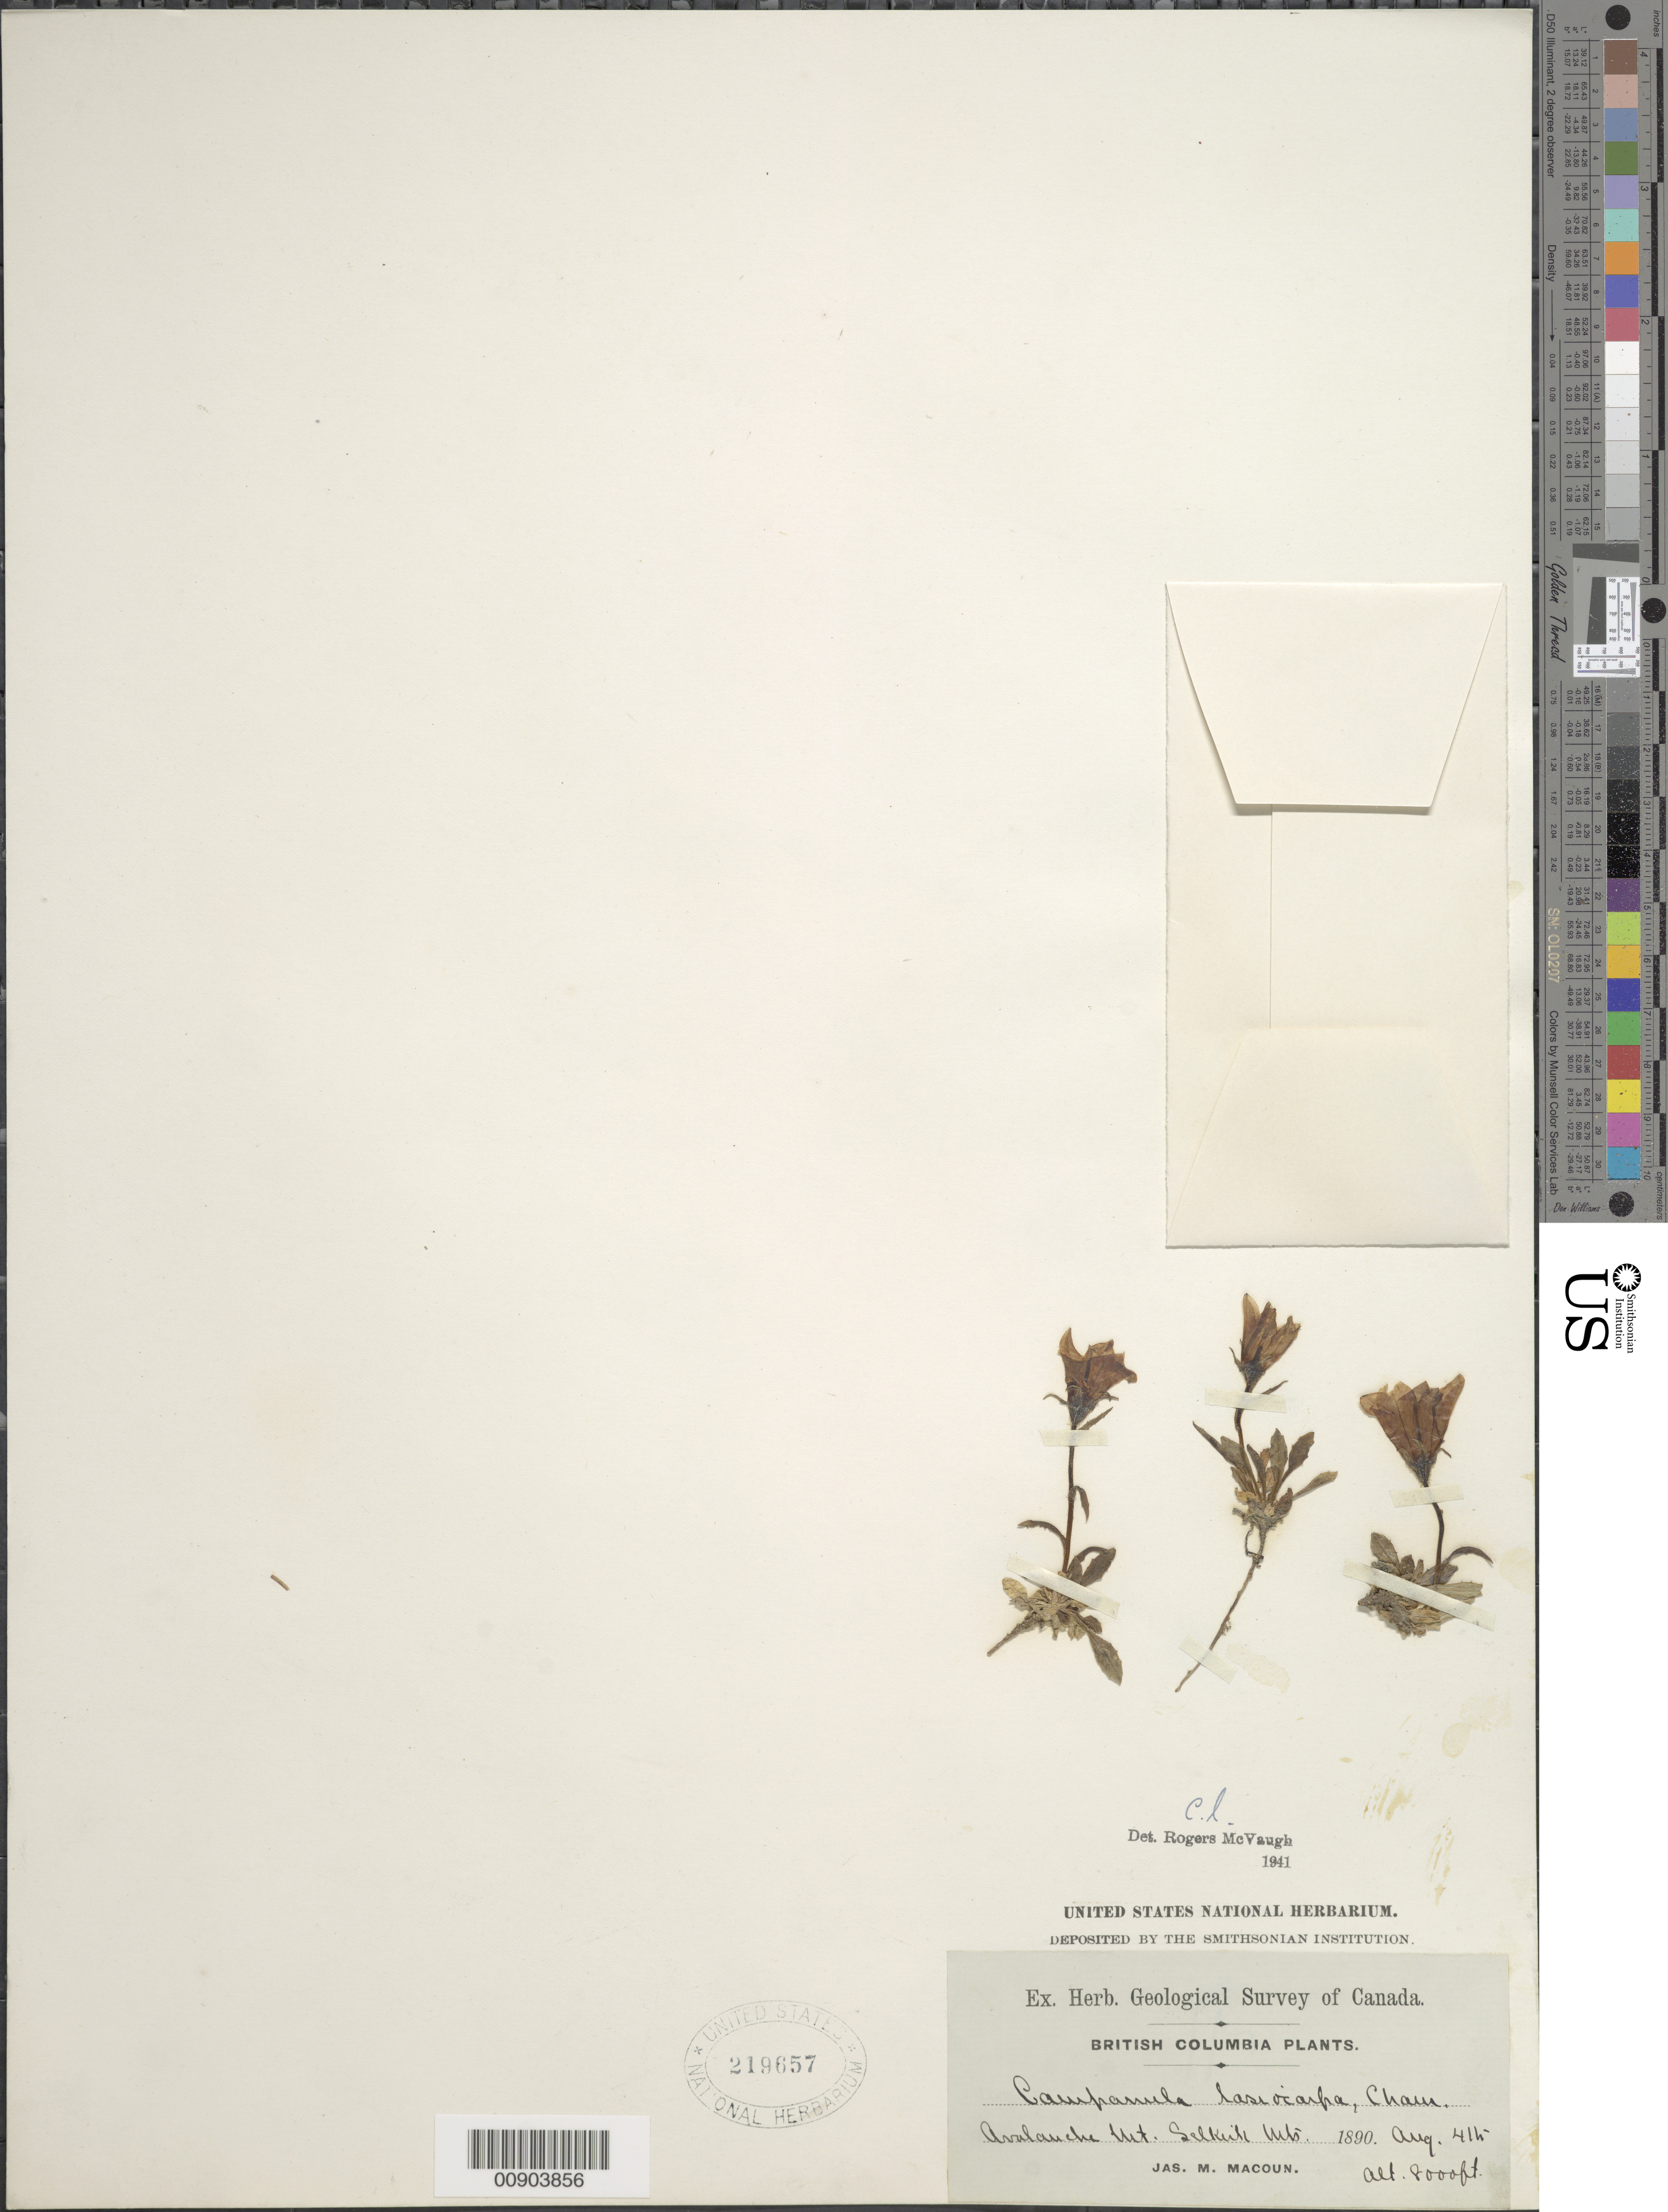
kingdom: Plantae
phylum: Tracheophyta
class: Magnoliopsida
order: Asterales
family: Campanulaceae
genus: Campanula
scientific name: Campanula lasiocarpa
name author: Cham.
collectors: J. Macoun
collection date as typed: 04 Aug 1890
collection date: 1890-08-04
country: Canada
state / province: British Columbia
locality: Avalanche Mountains, Selkirk Mts.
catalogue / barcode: US 219657